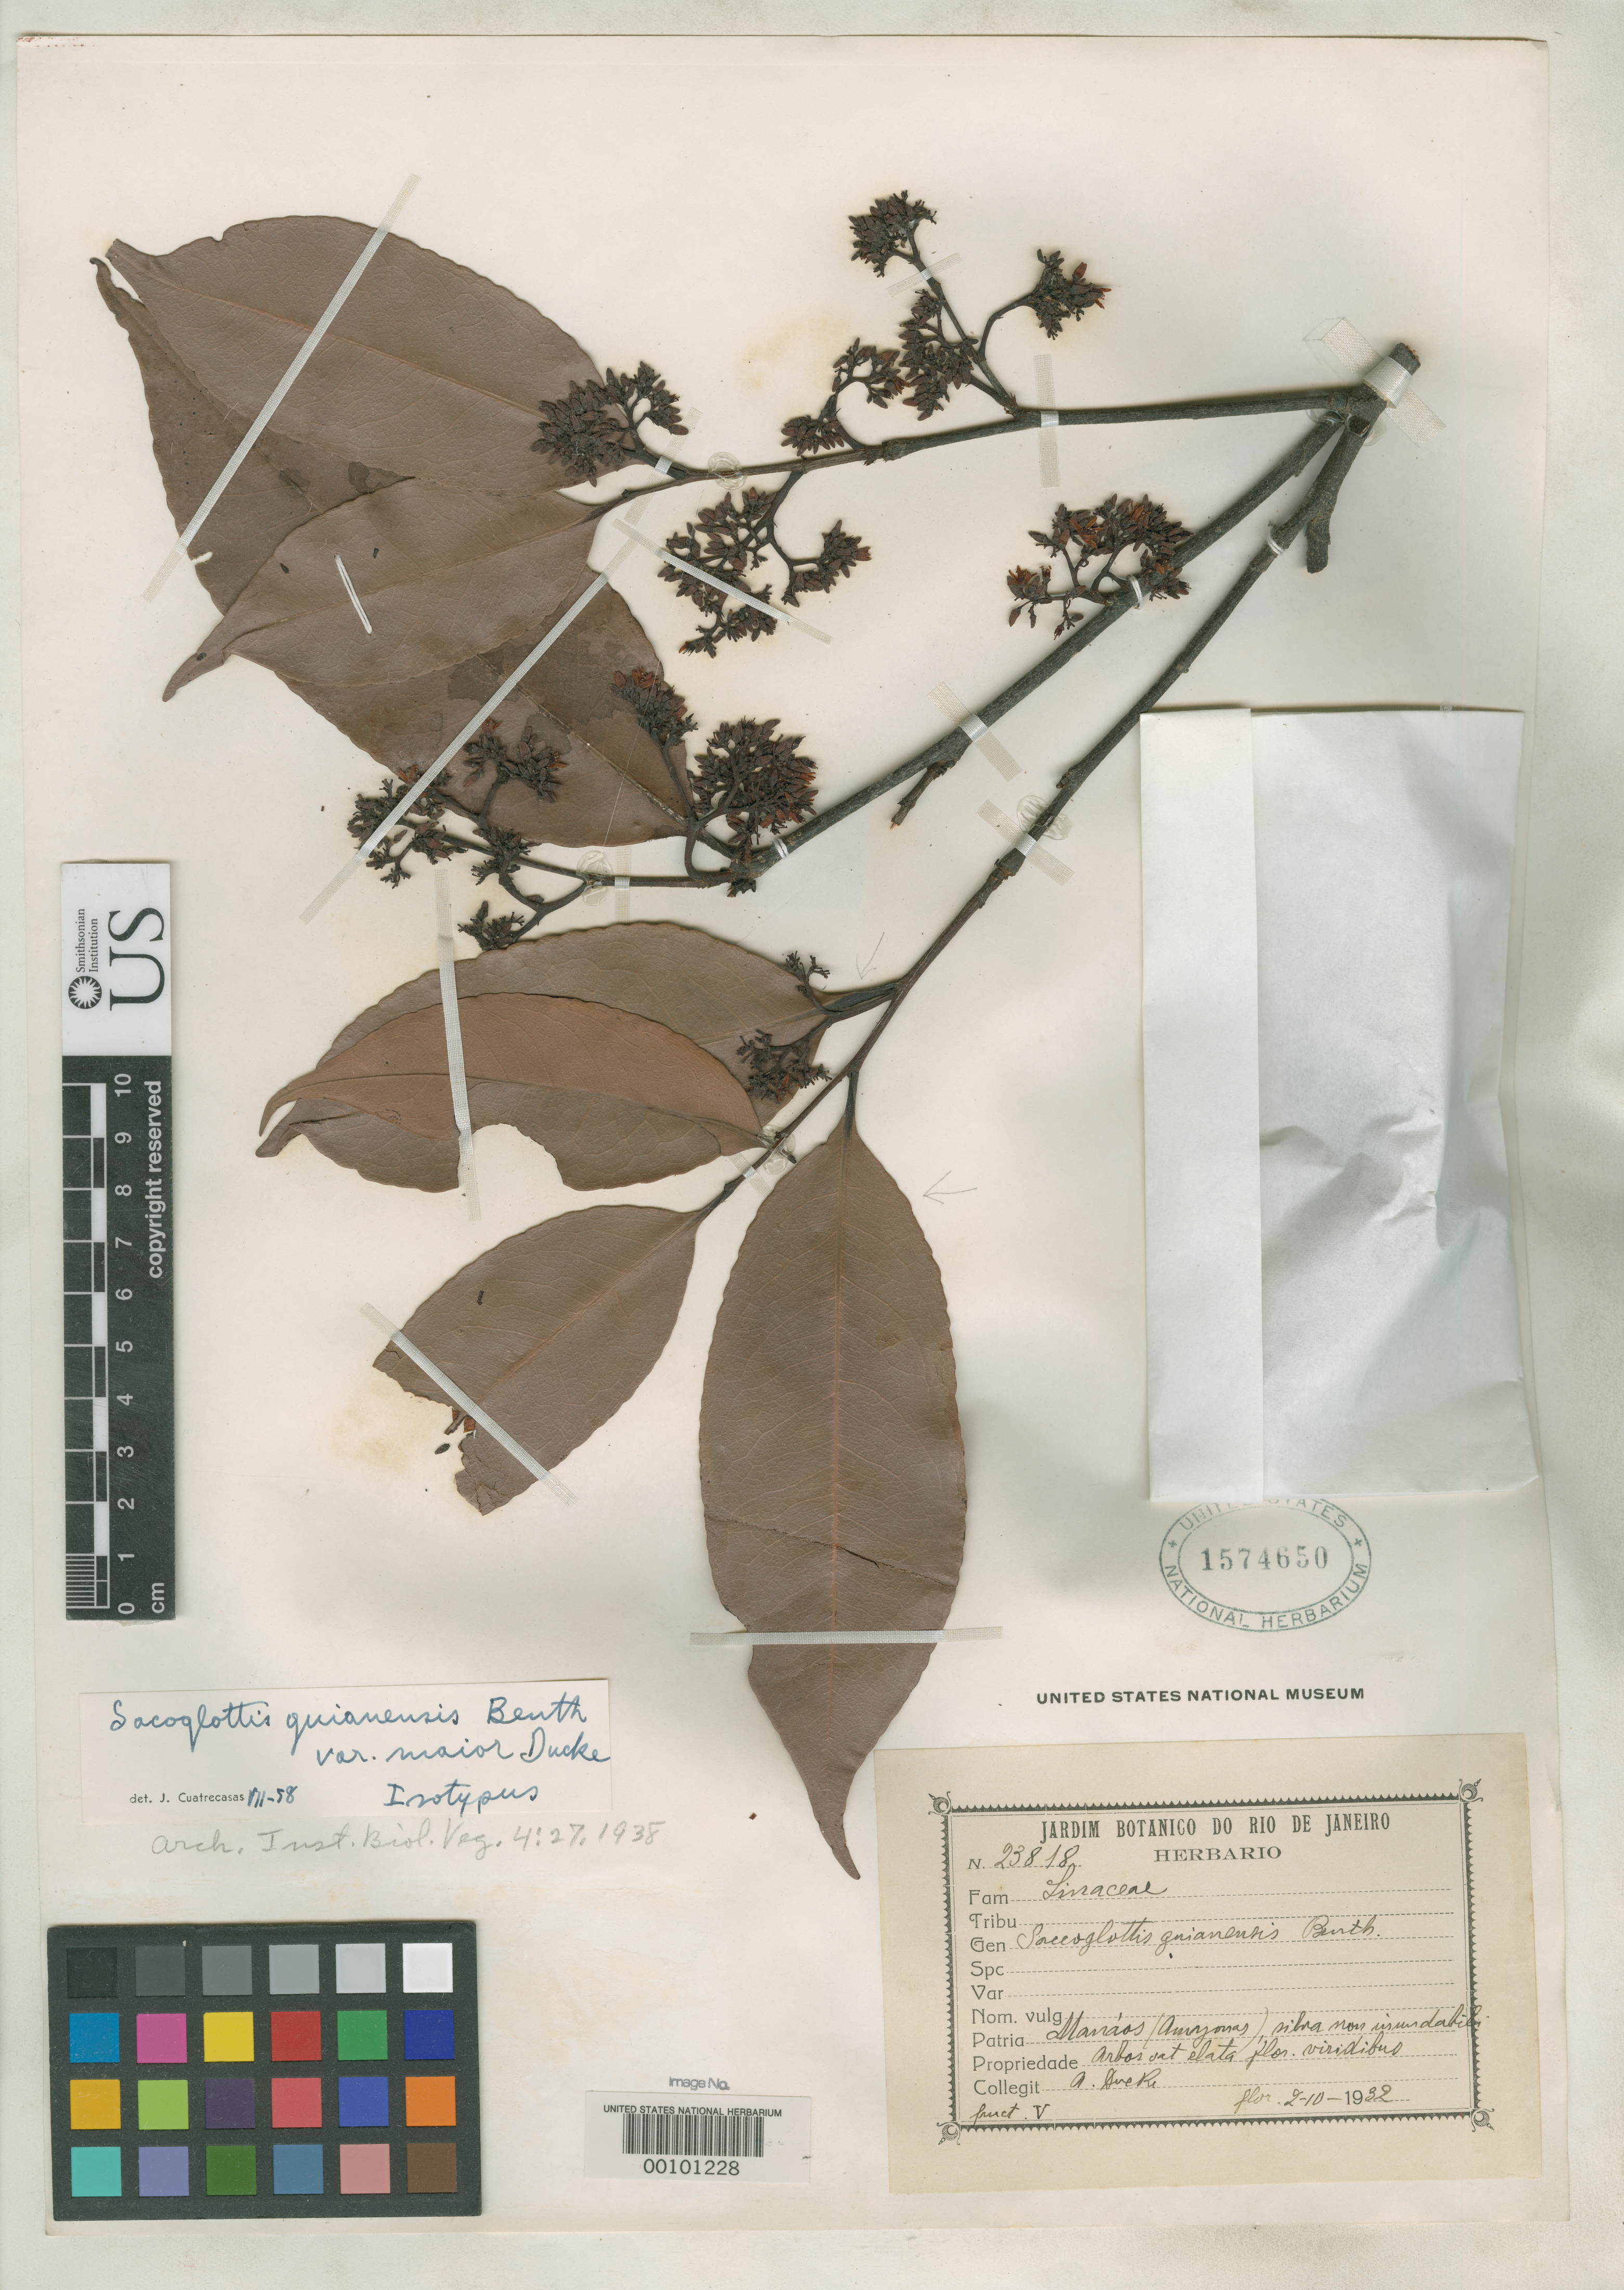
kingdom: Plantae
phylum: Tracheophyta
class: Magnoliopsida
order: Malpighiales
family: Humiriaceae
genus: Sacoglottis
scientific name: Sacoglottis guianensis var. maior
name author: Ducke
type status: Isotype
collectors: A. Ducke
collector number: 23818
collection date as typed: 02 Oct 1932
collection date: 1932-10-02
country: Brazil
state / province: Amazonas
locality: Manaos.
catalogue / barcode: US 1574650